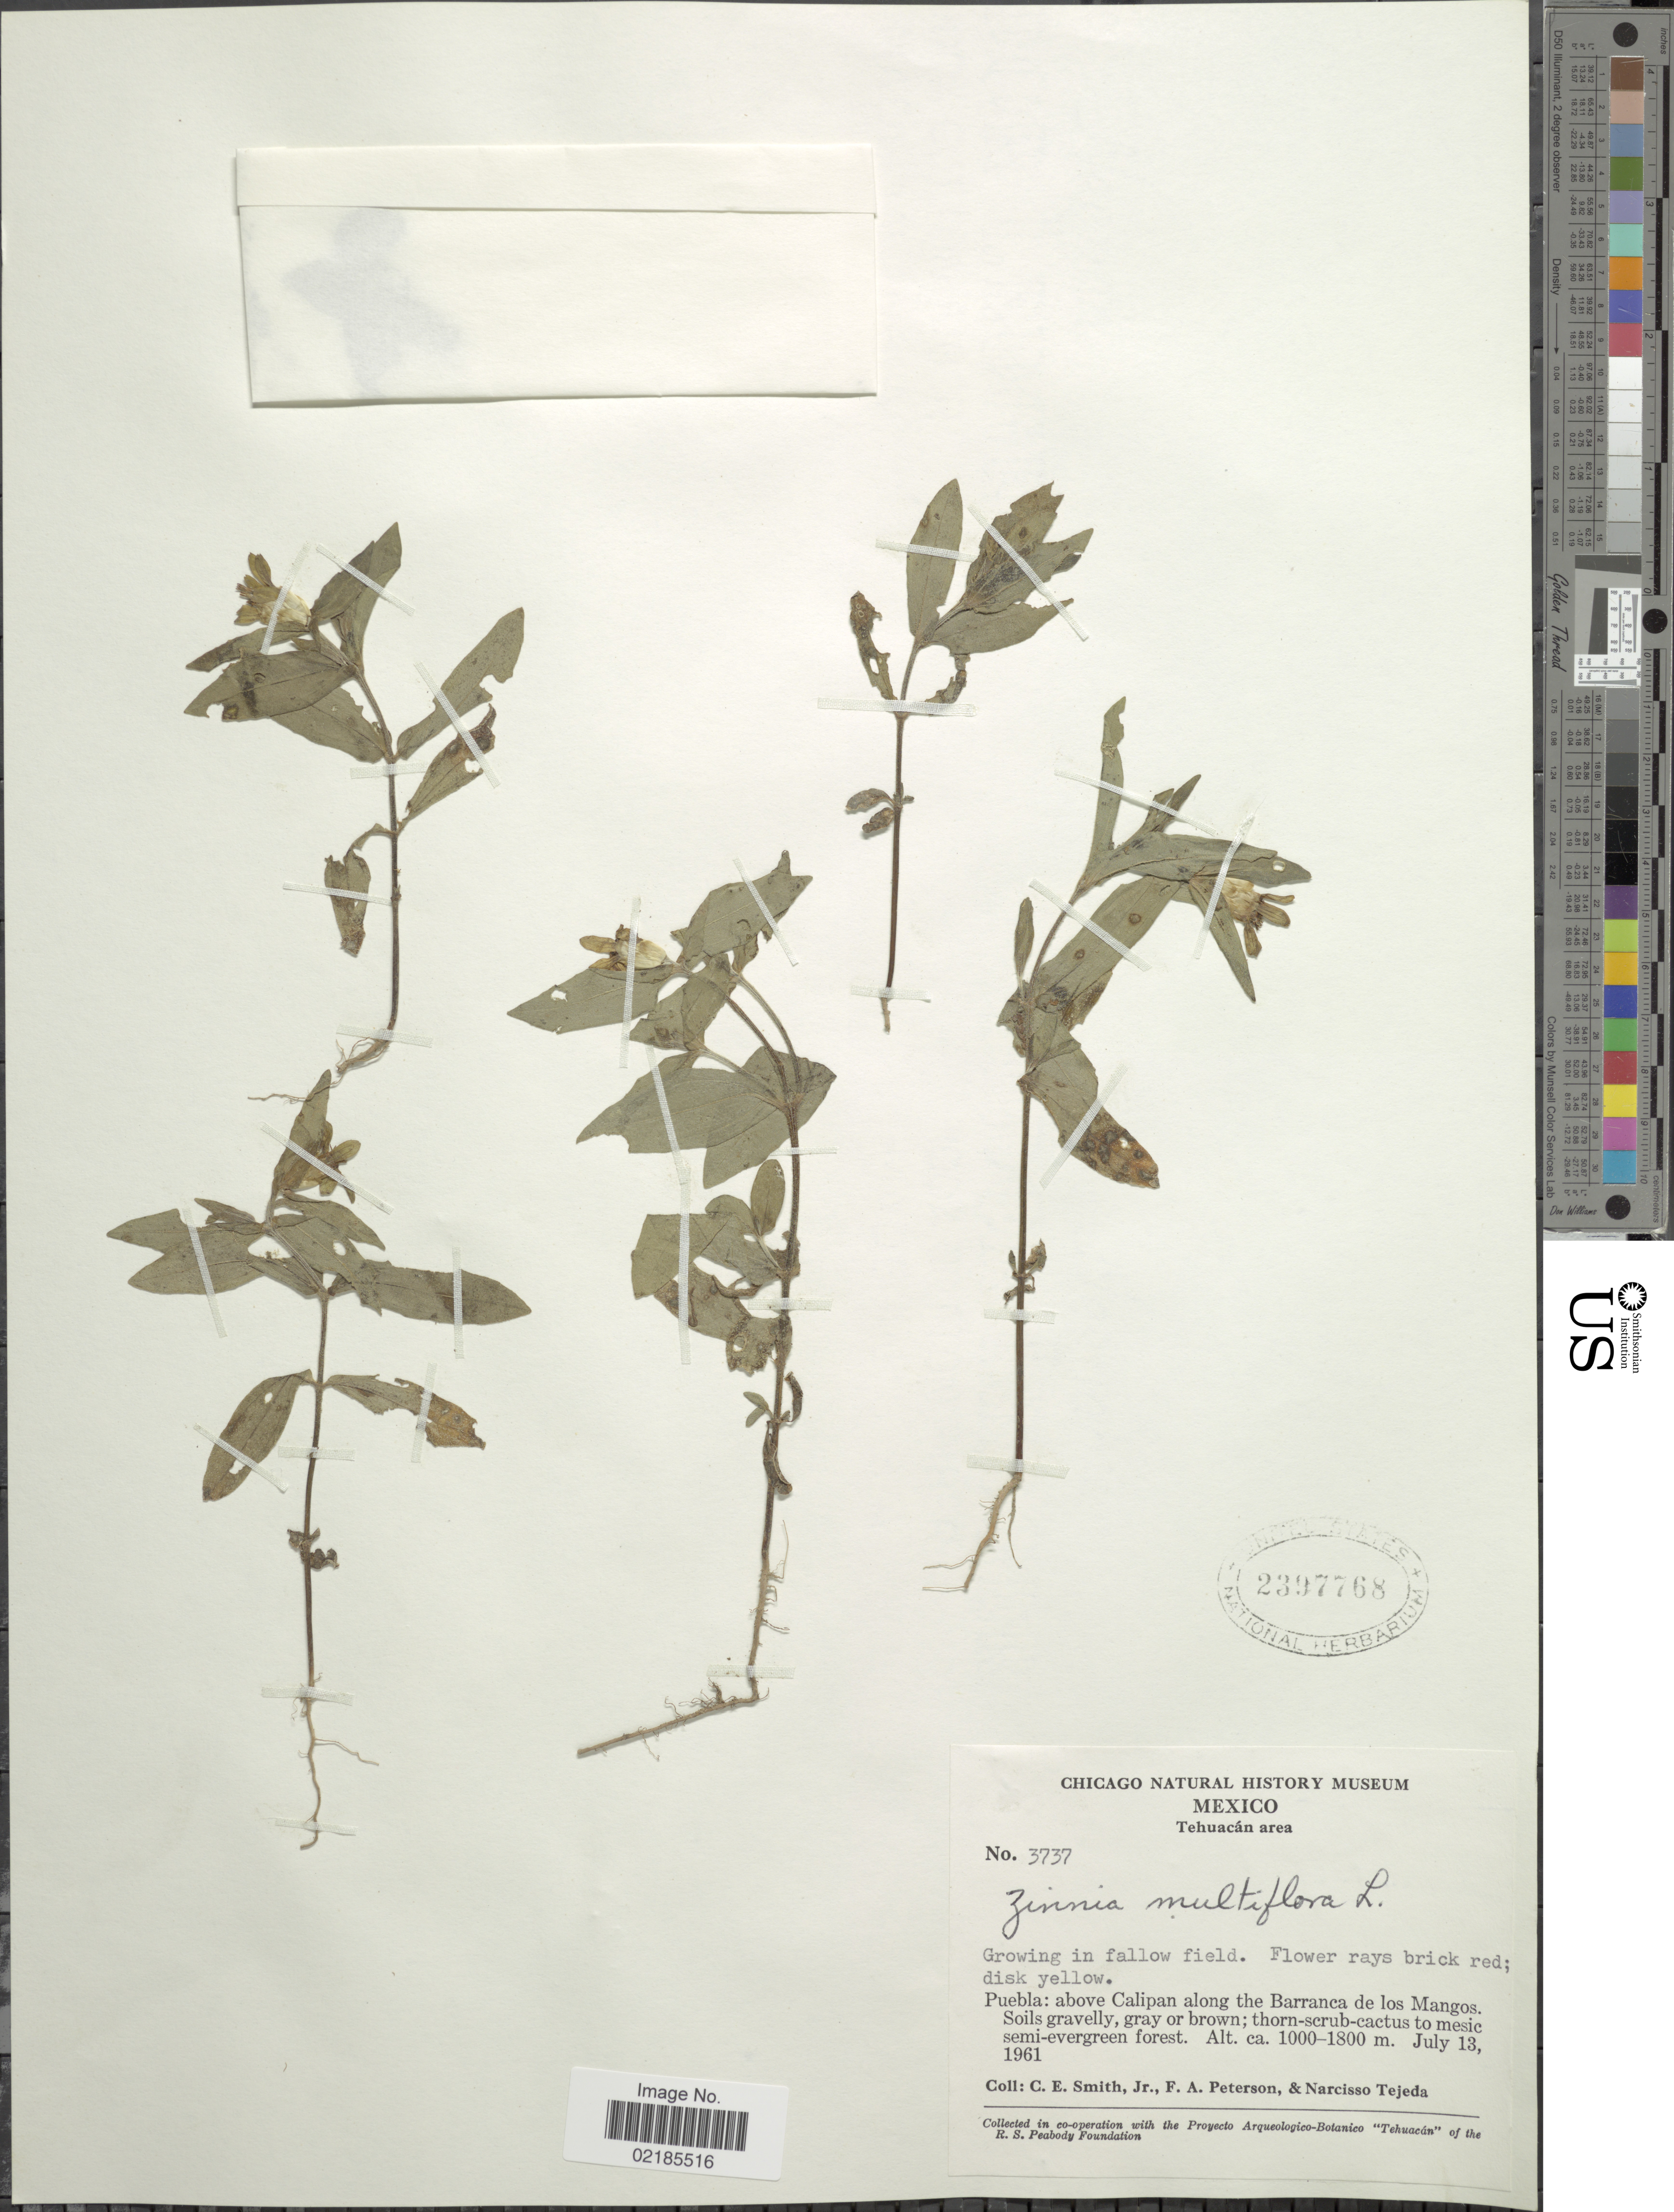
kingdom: Plantae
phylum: Tracheophyta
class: Magnoliopsida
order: Asterales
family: Asteraceae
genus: Zinnia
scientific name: Zinnia peruviana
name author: (L.) L.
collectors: C. E. Smith Jr., F. A. Peterson & N. Tejeda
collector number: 3737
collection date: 1961-07-13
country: Mexico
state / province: Puebla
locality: Tehuacan area, above Calipan along the Barranca de los Mangos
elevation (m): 1000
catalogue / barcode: US 2397768